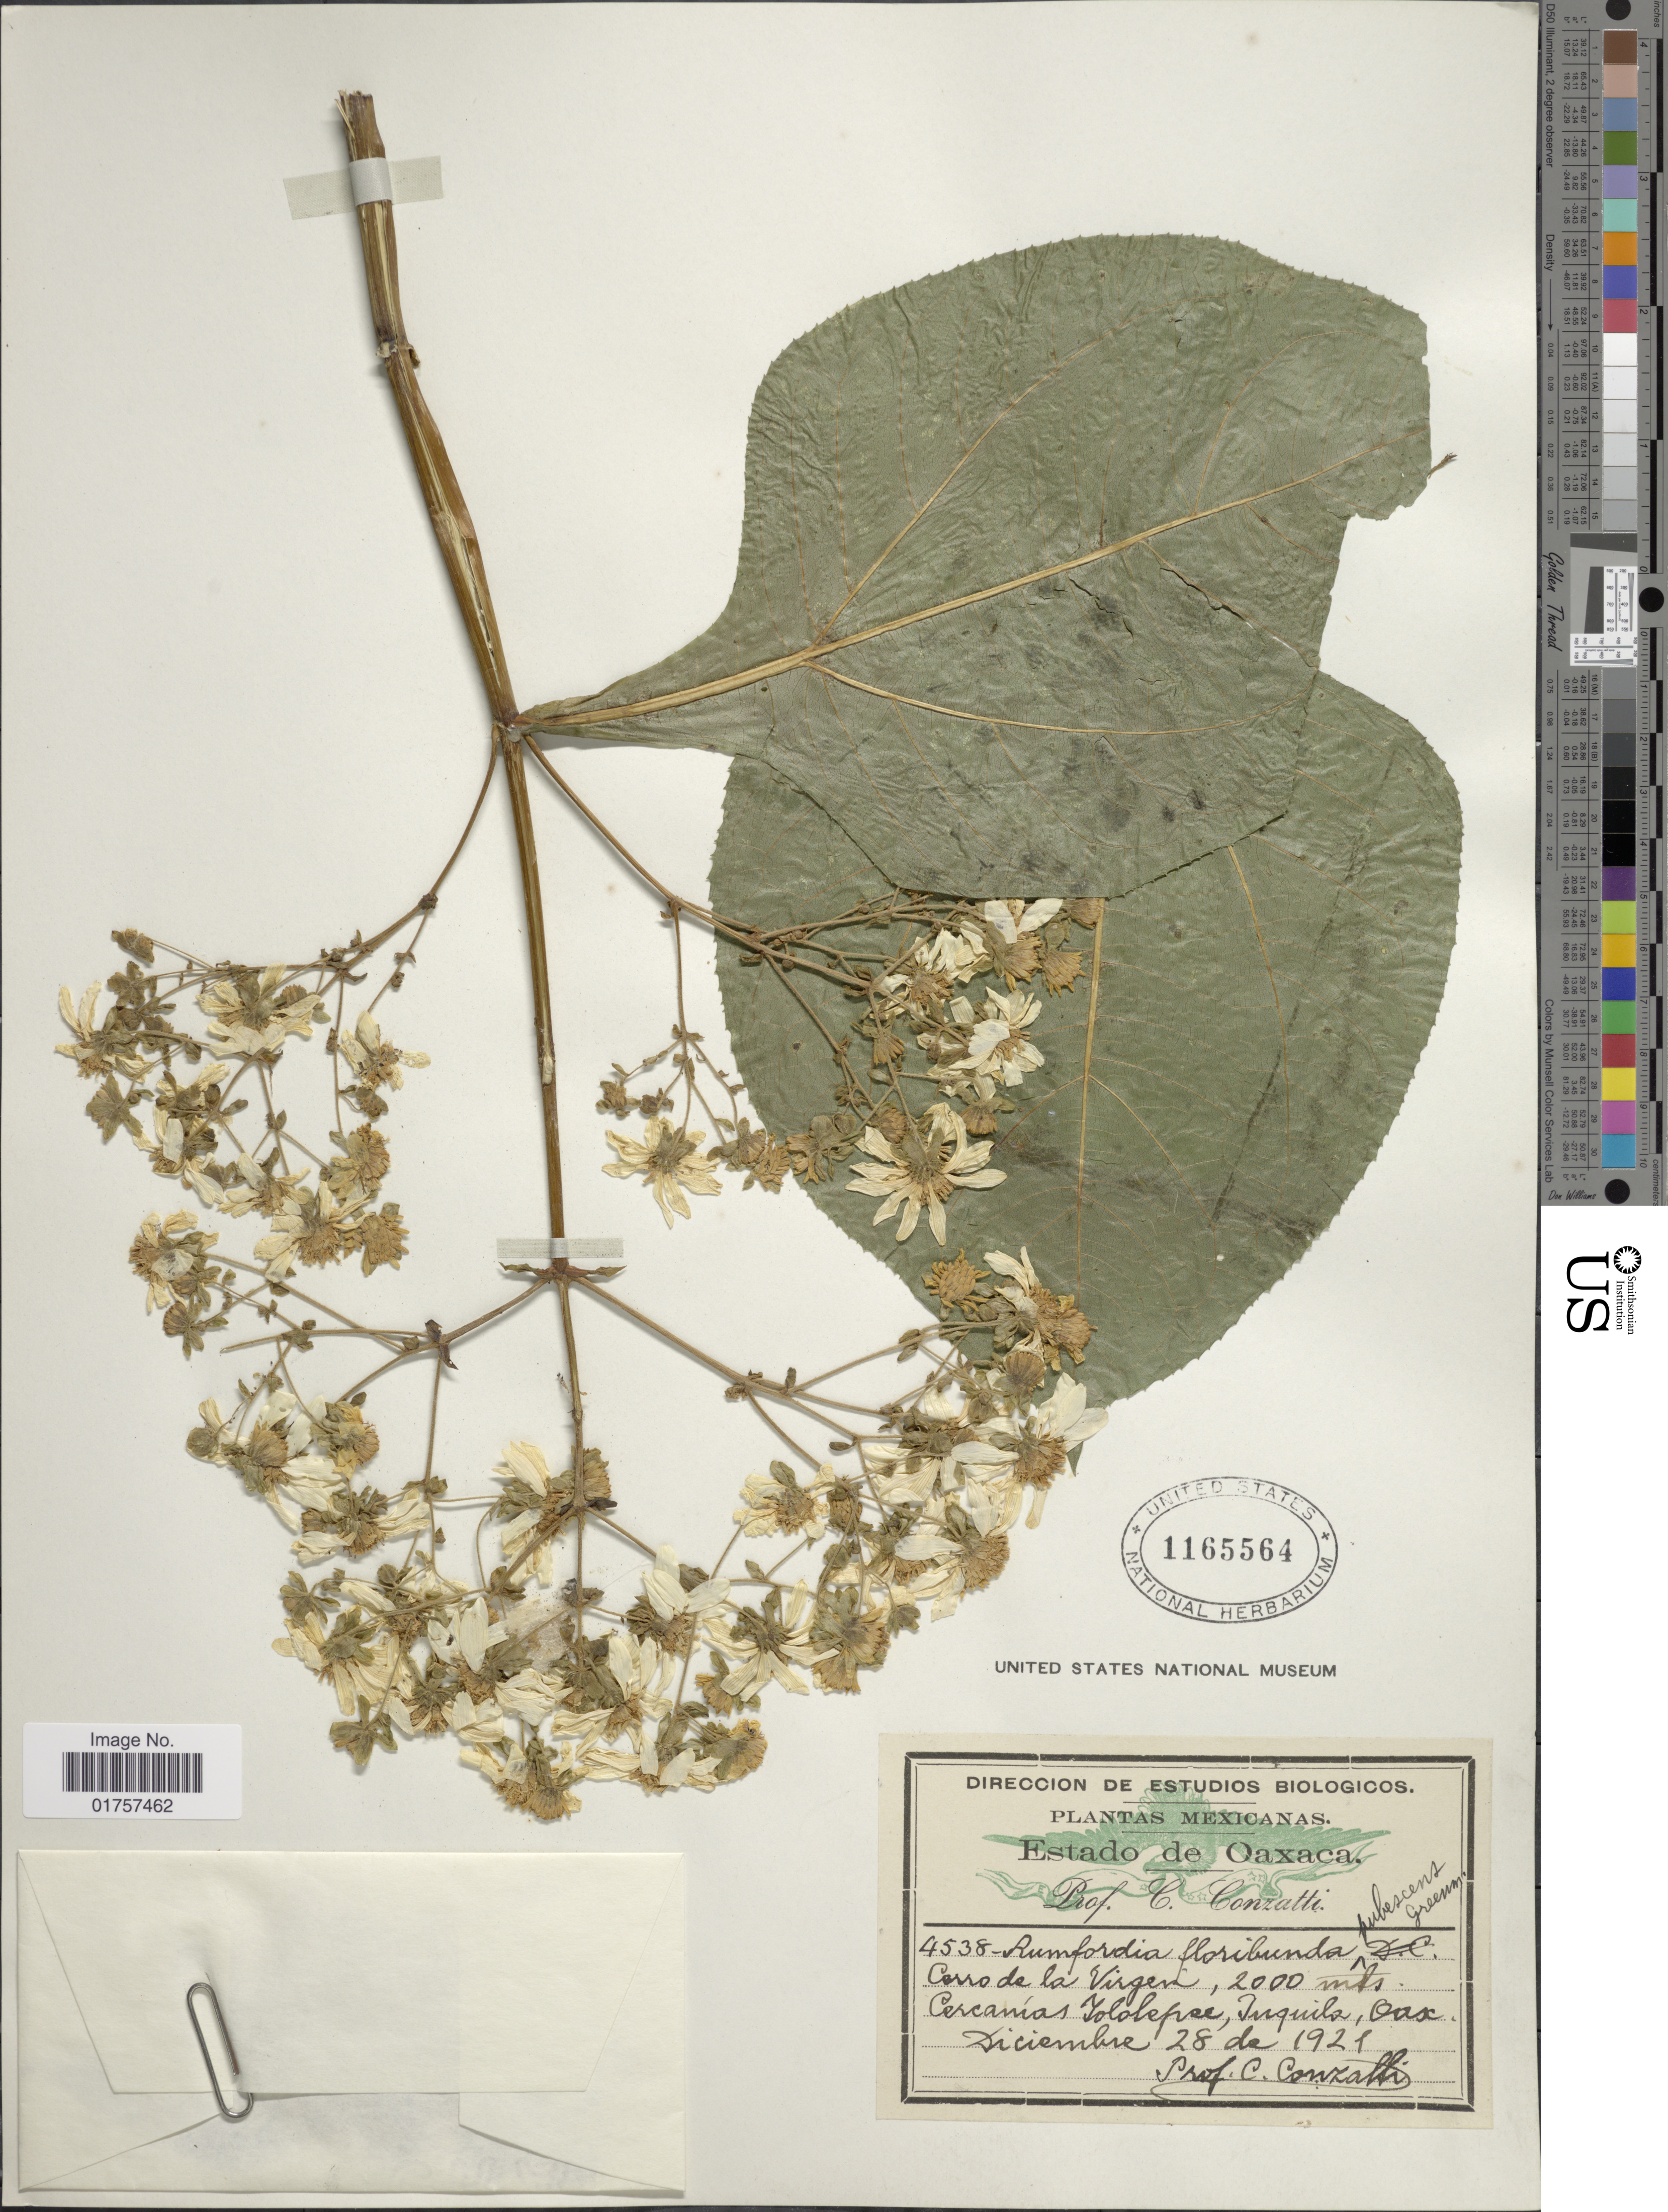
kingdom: Plantae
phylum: Tracheophyta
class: Magnoliopsida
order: Asterales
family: Asteraceae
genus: Rumfordia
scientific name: Rumfordia floribunda var. australis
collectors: C. Conzatti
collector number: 4538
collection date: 1921-12-28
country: Mexico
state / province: Oaxaca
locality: Cerro de la Virgen, Cercamas Tololepec, Tuquila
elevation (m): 2000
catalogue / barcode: US 1165564